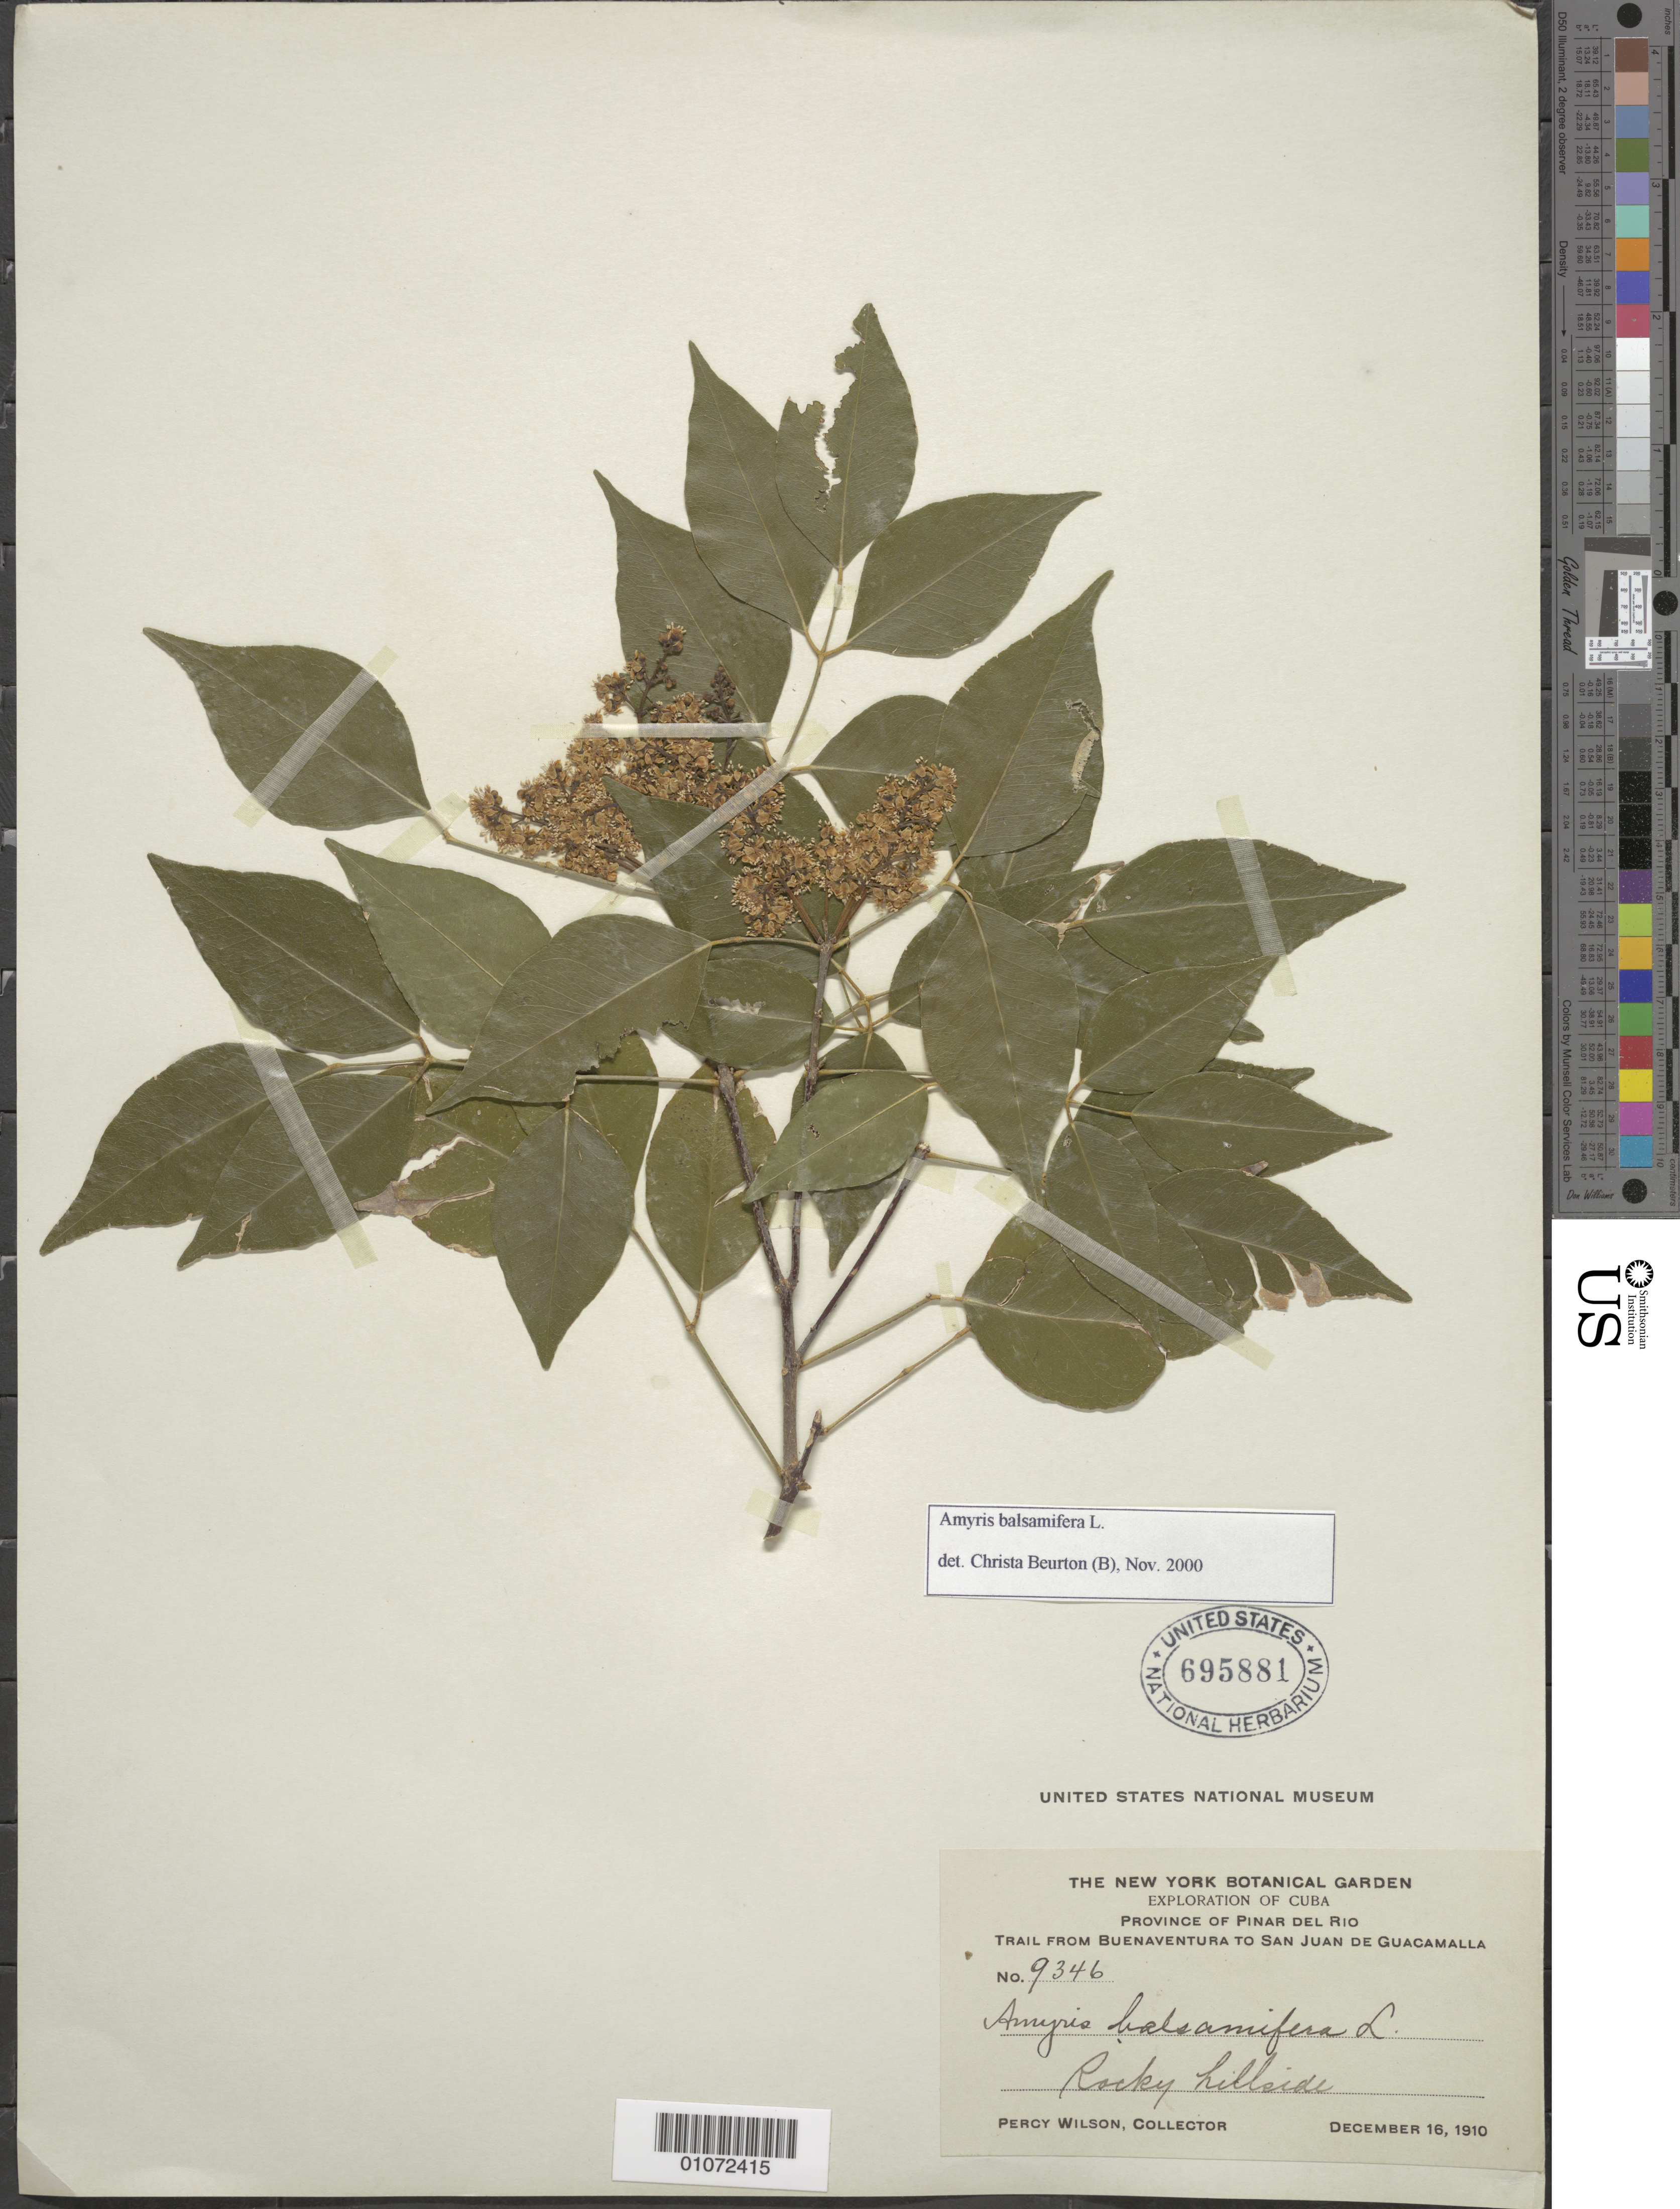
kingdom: Plantae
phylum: Tracheophyta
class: Magnoliopsida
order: Sapindales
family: Rutaceae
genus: Amyris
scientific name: Amyris balsamifera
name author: L.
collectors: P. Wilson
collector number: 9346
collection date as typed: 16 Dec 1910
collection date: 1910-12-16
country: Cuba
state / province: Pinar del Rio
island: Cuba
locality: Trail from Buenaventura to San Juan de Guacamalla; rocky hillside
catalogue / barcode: US 695881